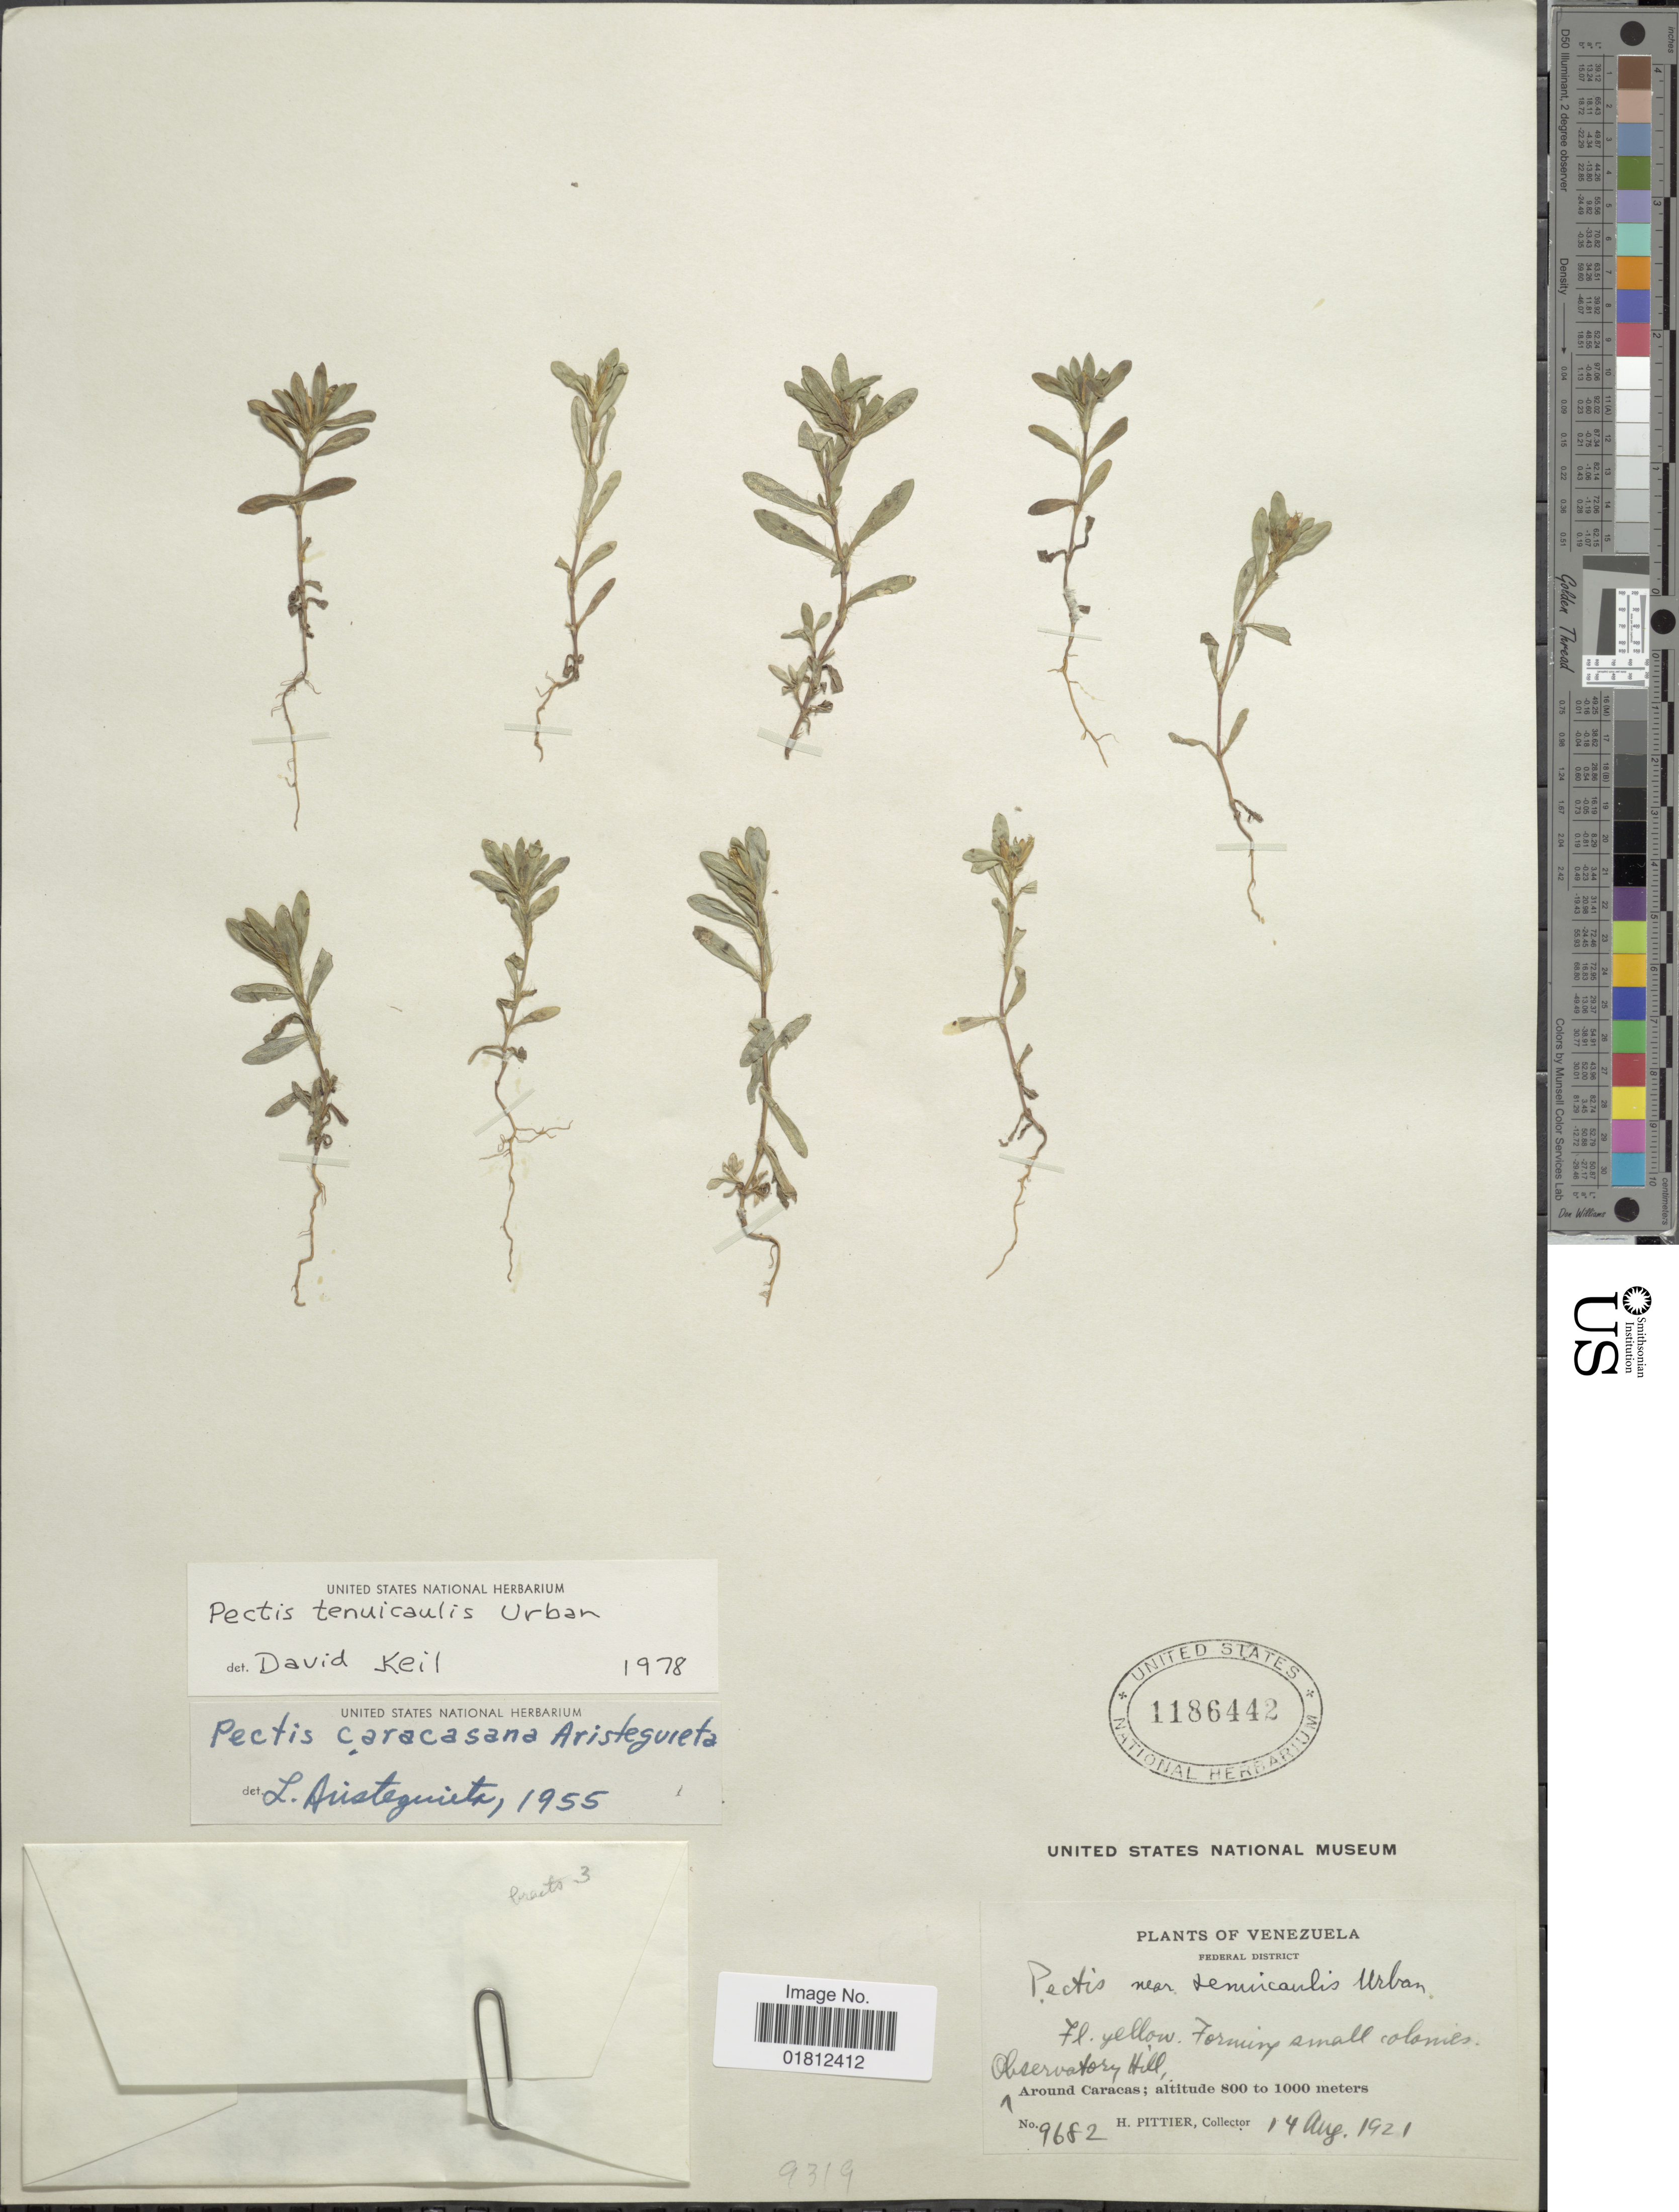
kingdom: Plantae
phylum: Tracheophyta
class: Magnoliopsida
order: Asterales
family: Asteraceae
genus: Pectis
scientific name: Pectis tenuicaulis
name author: Urb.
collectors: H. F. Pittier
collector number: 9682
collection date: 1921-08-14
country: Venezuela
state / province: Distrito Federal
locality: Observatory Hill, around Caracas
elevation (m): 800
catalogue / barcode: US 1186442